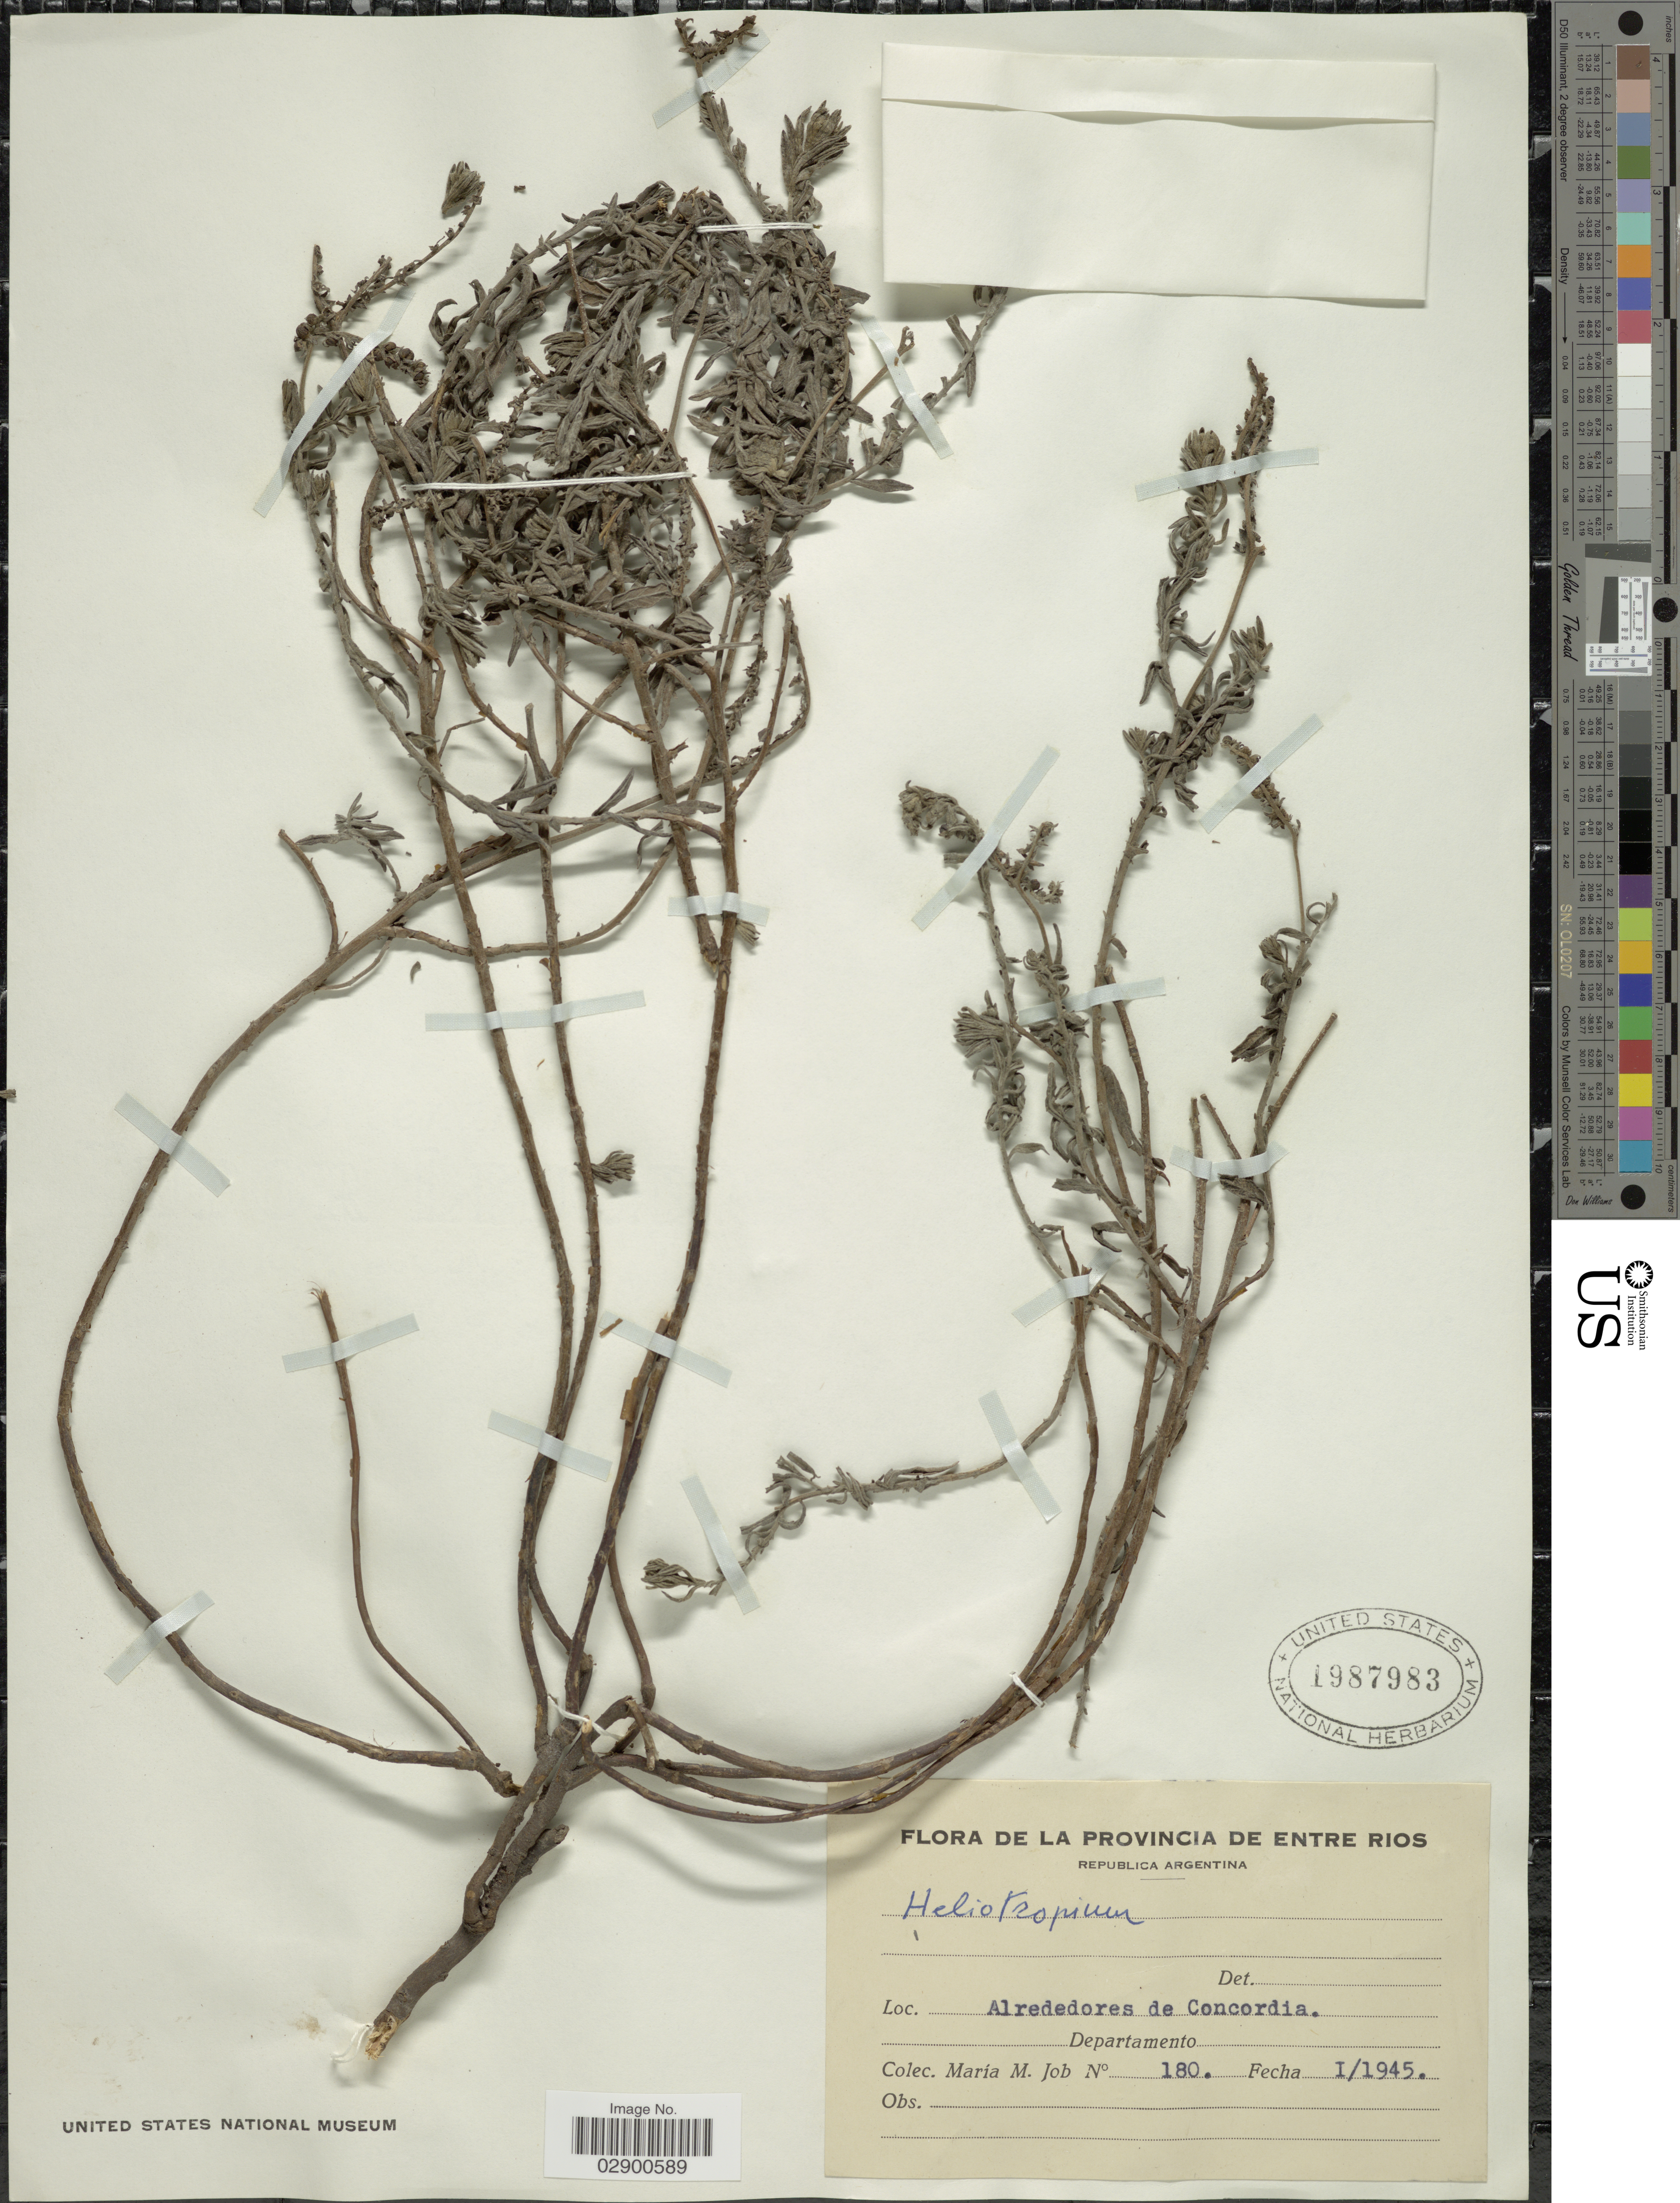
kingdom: Plantae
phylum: Tracheophyta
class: Magnoliopsida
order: Boraginales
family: Heliotropiaceae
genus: Heliotropium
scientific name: Heliotropium phylicoides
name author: Cham.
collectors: M. Job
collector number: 180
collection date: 1945-01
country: Argentina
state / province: Entre Rios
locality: Alrededores de Concordia.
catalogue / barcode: US 1987983